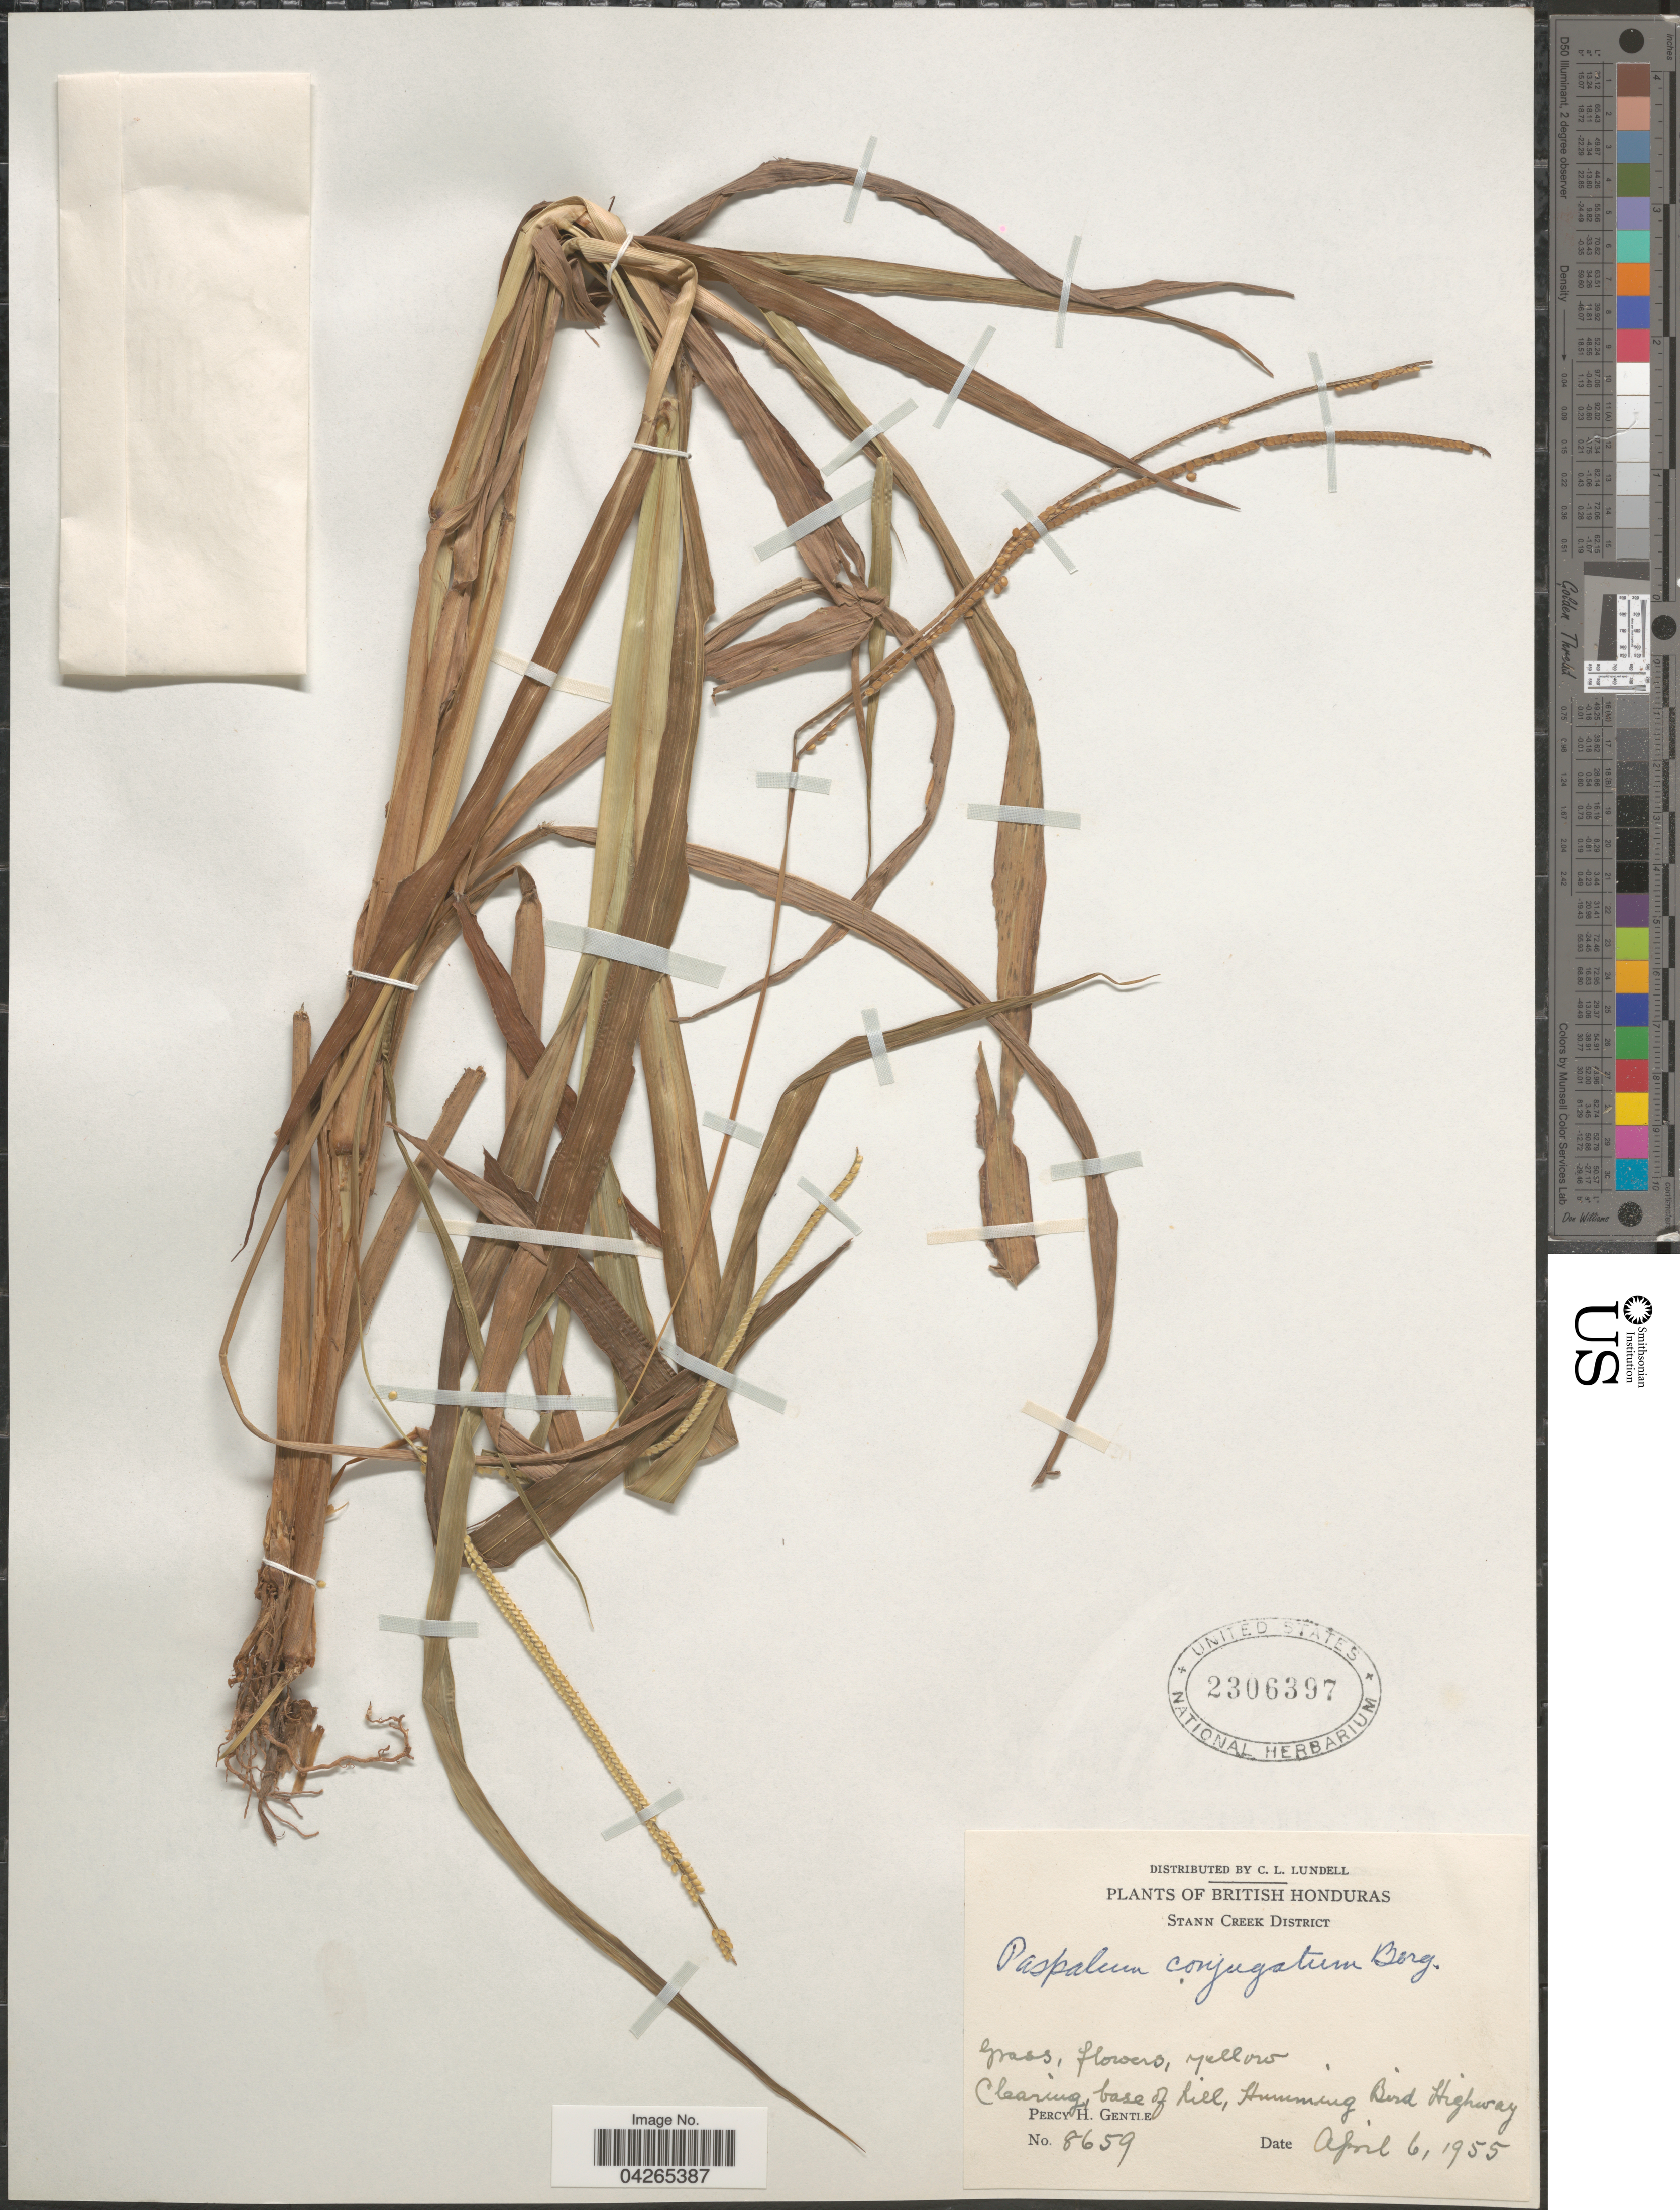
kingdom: Plantae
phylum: Tracheophyta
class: Liliopsida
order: Poales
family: Poaceae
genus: Paspalum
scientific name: Paspalum conjugatum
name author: P.J. Bergius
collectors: P. H. Gentle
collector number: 8659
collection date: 1955-04-06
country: Belize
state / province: Stann Creek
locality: British Honduras. Stann Creek District. Clearing, base of hill, Humming Bird Highway.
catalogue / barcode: US 2306397